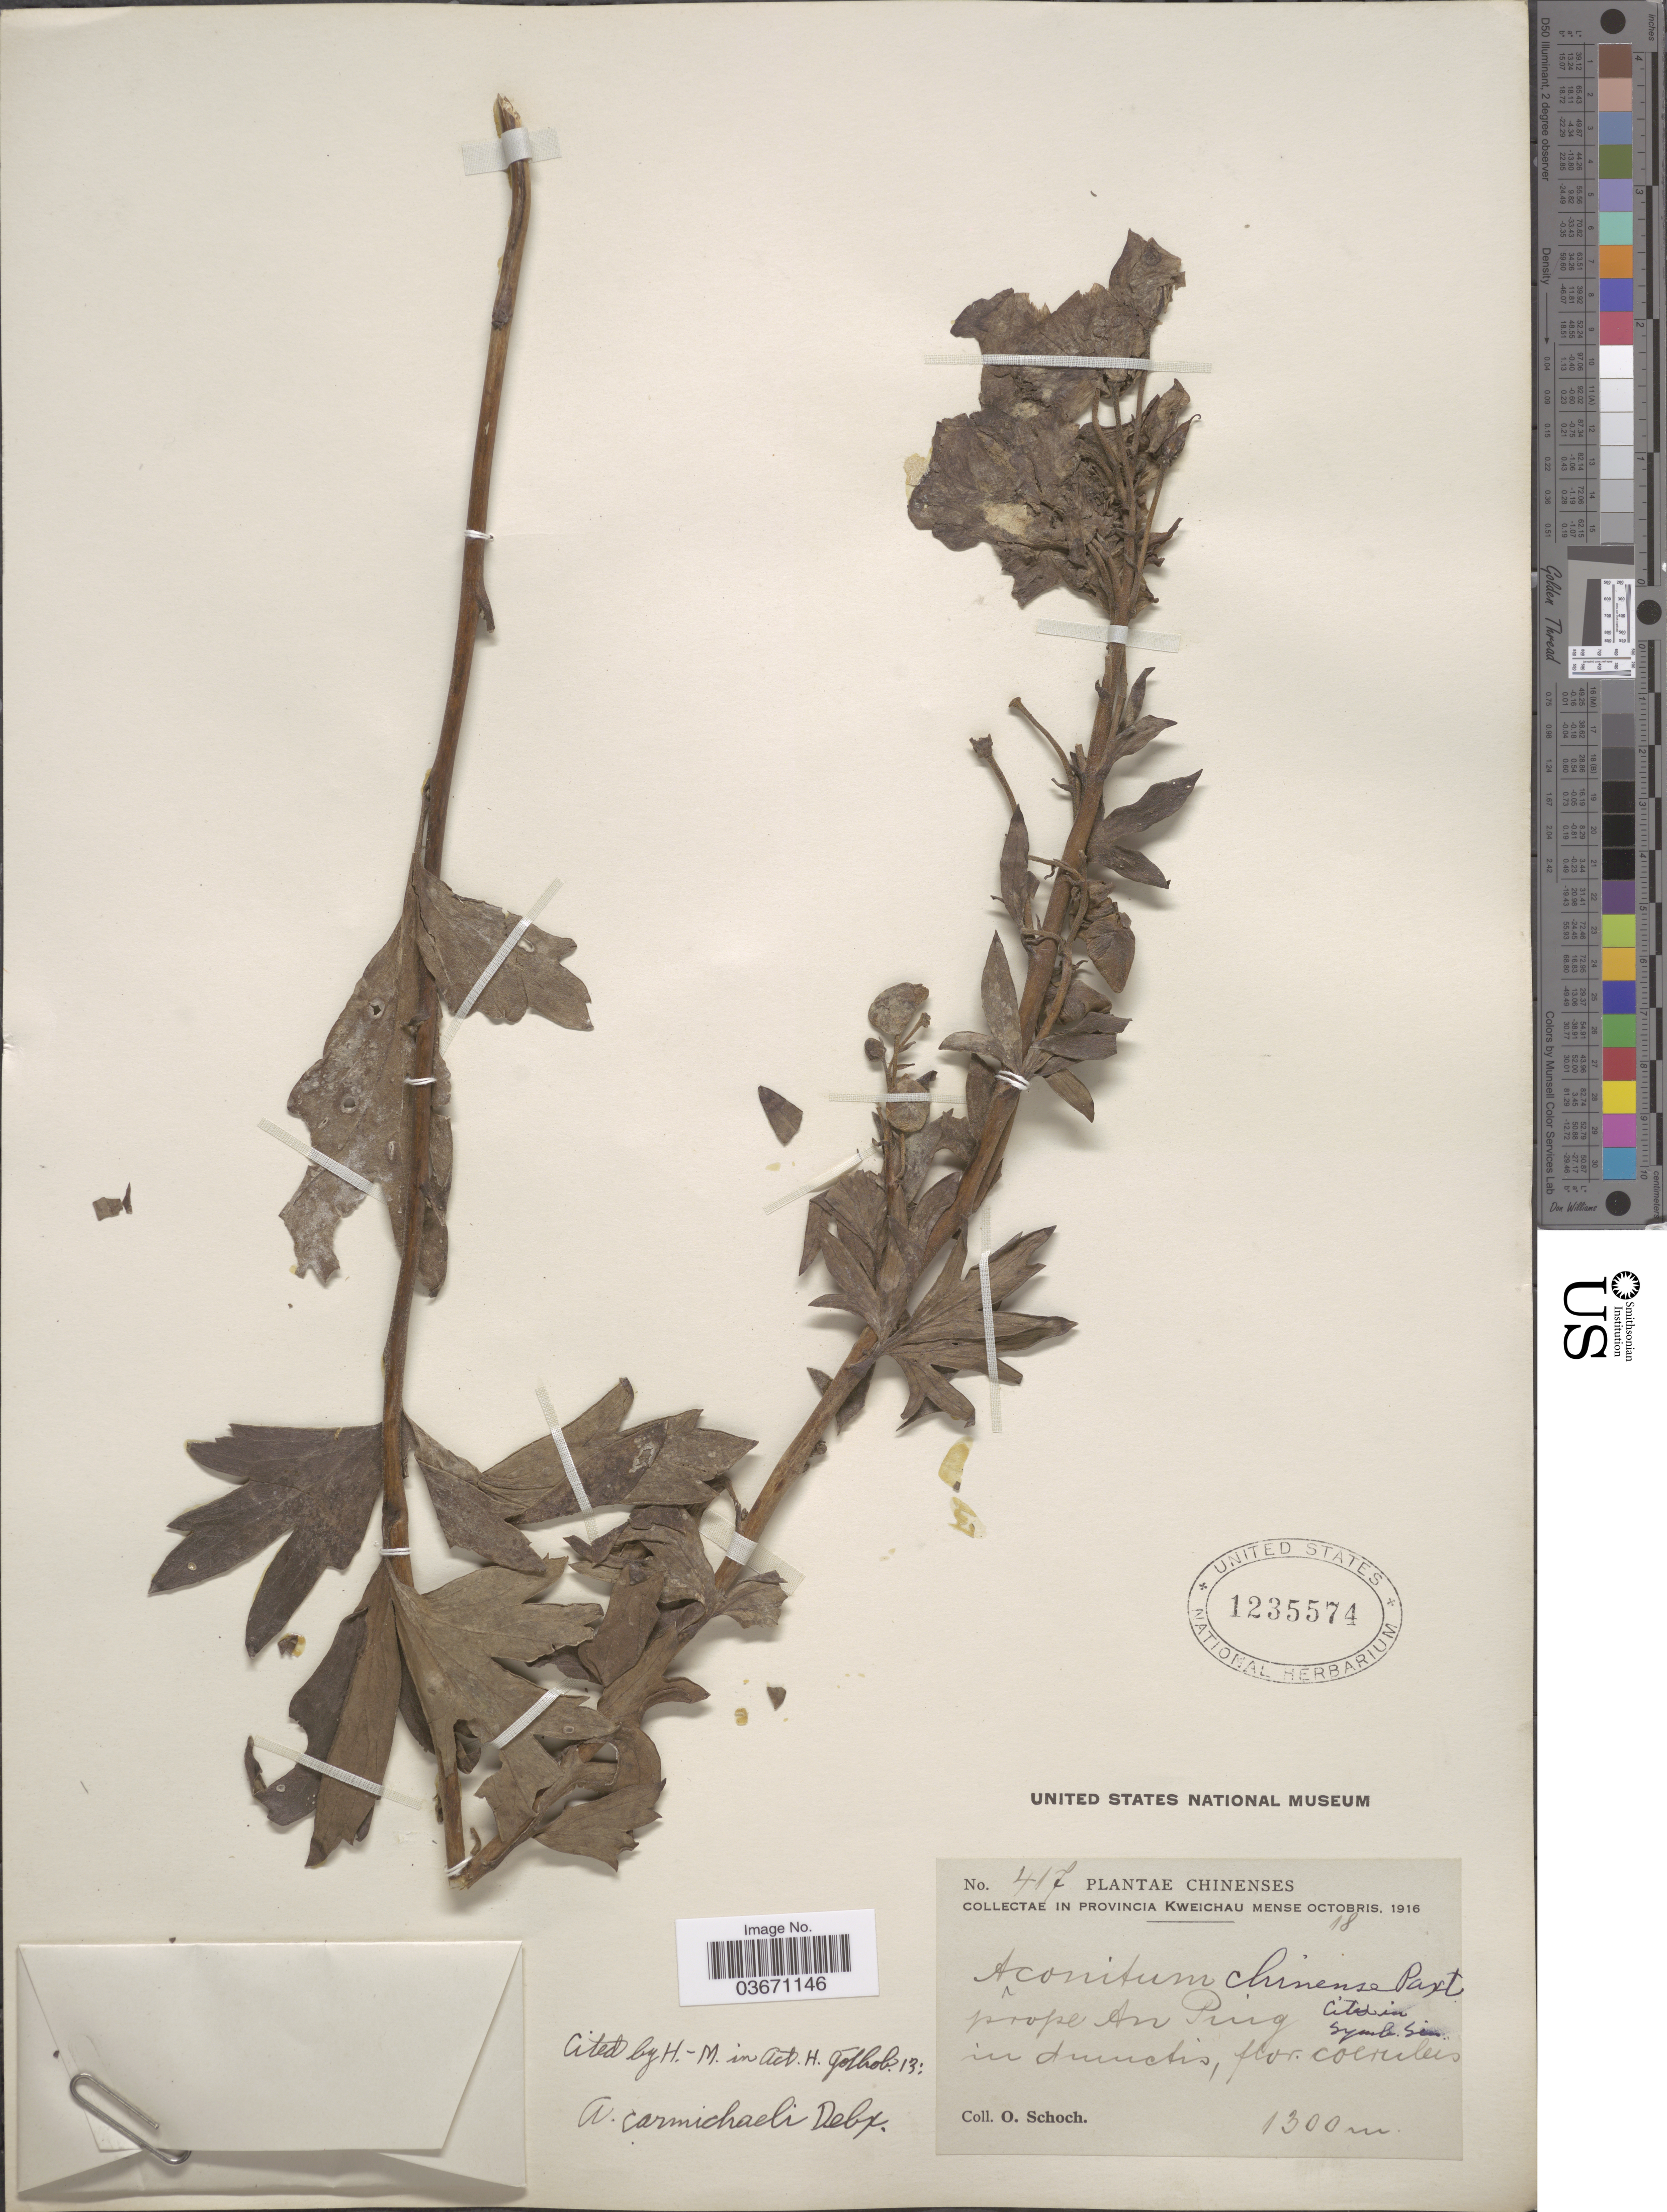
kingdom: Plantae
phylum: Tracheophyta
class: Magnoliopsida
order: Ranunculales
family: Ranunculaceae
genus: Aconitum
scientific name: Aconitum carmichaelii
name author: Debeaux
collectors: O. Schoch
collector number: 417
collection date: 1916-10-18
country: China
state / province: Guizhou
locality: In Provincia Kweichau. prope An Ping in dumetis.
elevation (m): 1300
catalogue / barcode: US 1235574